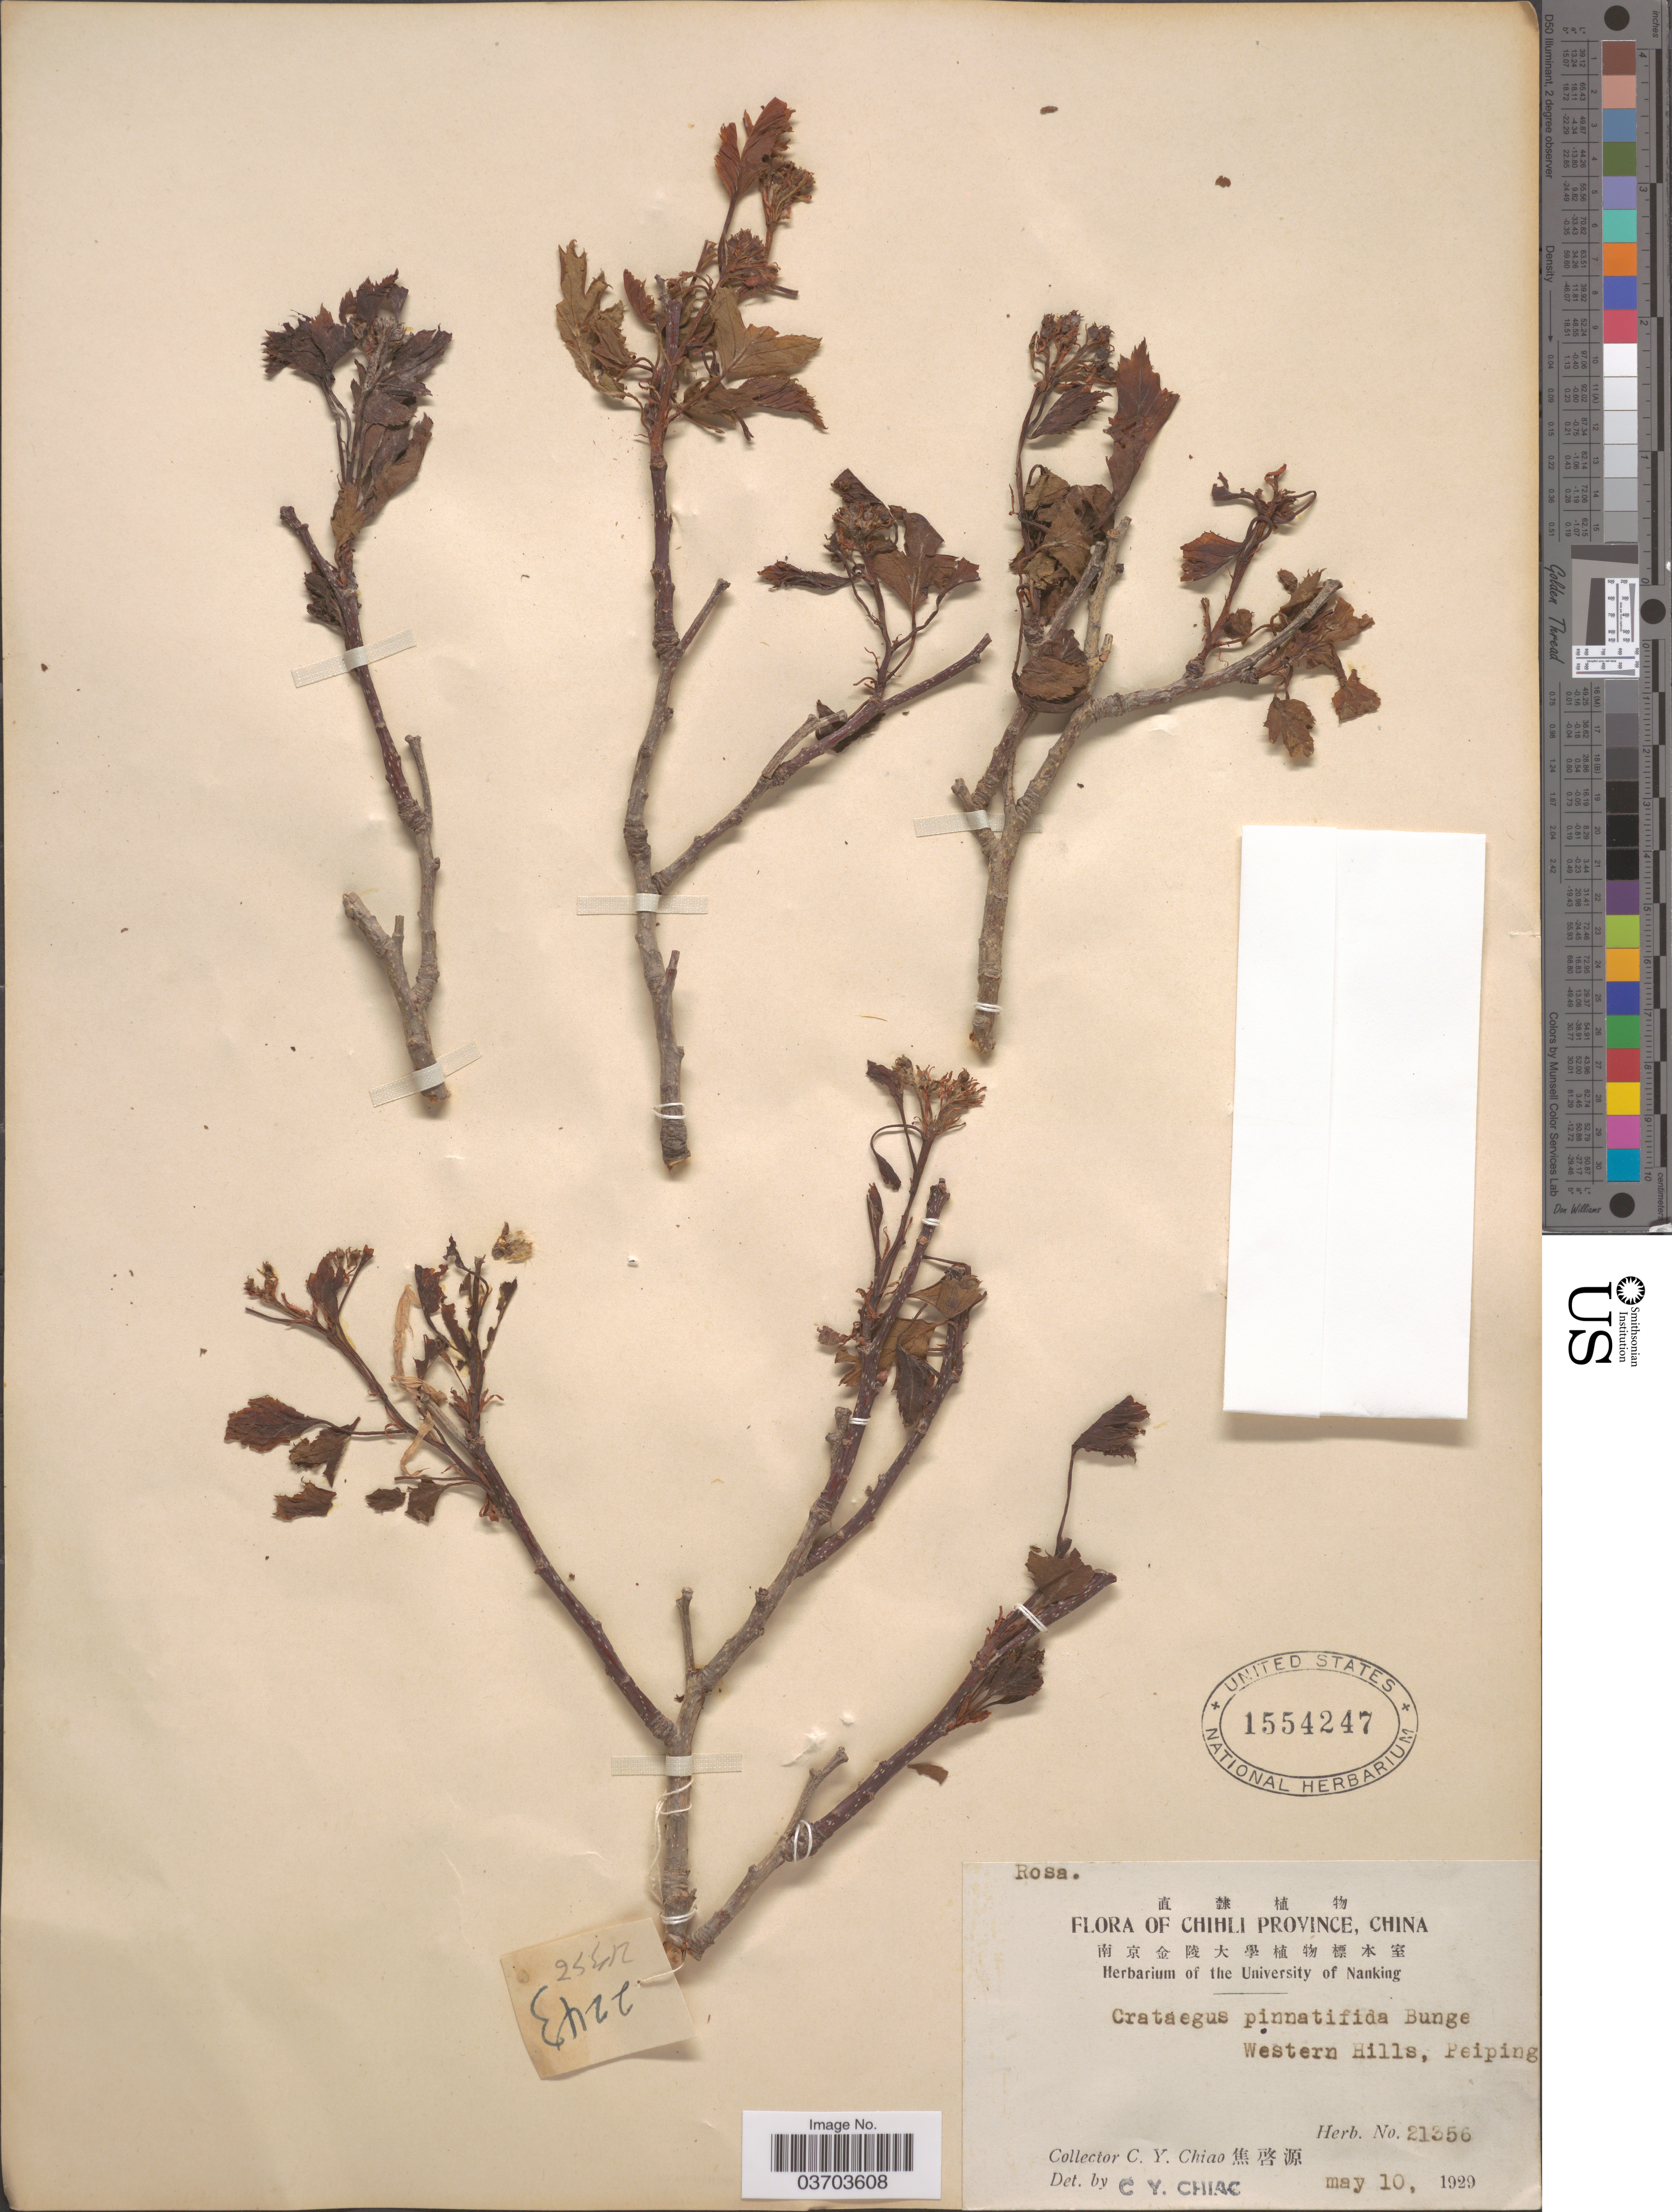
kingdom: Plantae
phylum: Tracheophyta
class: Magnoliopsida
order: Rosales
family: Rosaceae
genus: Crataegus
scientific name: Crataegus pinnatifida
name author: Bunge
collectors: C. Y. Chiao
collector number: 21356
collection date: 1929-05-10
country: China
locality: Chihli Province. Western Hills, Peiping.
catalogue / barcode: US 1554247